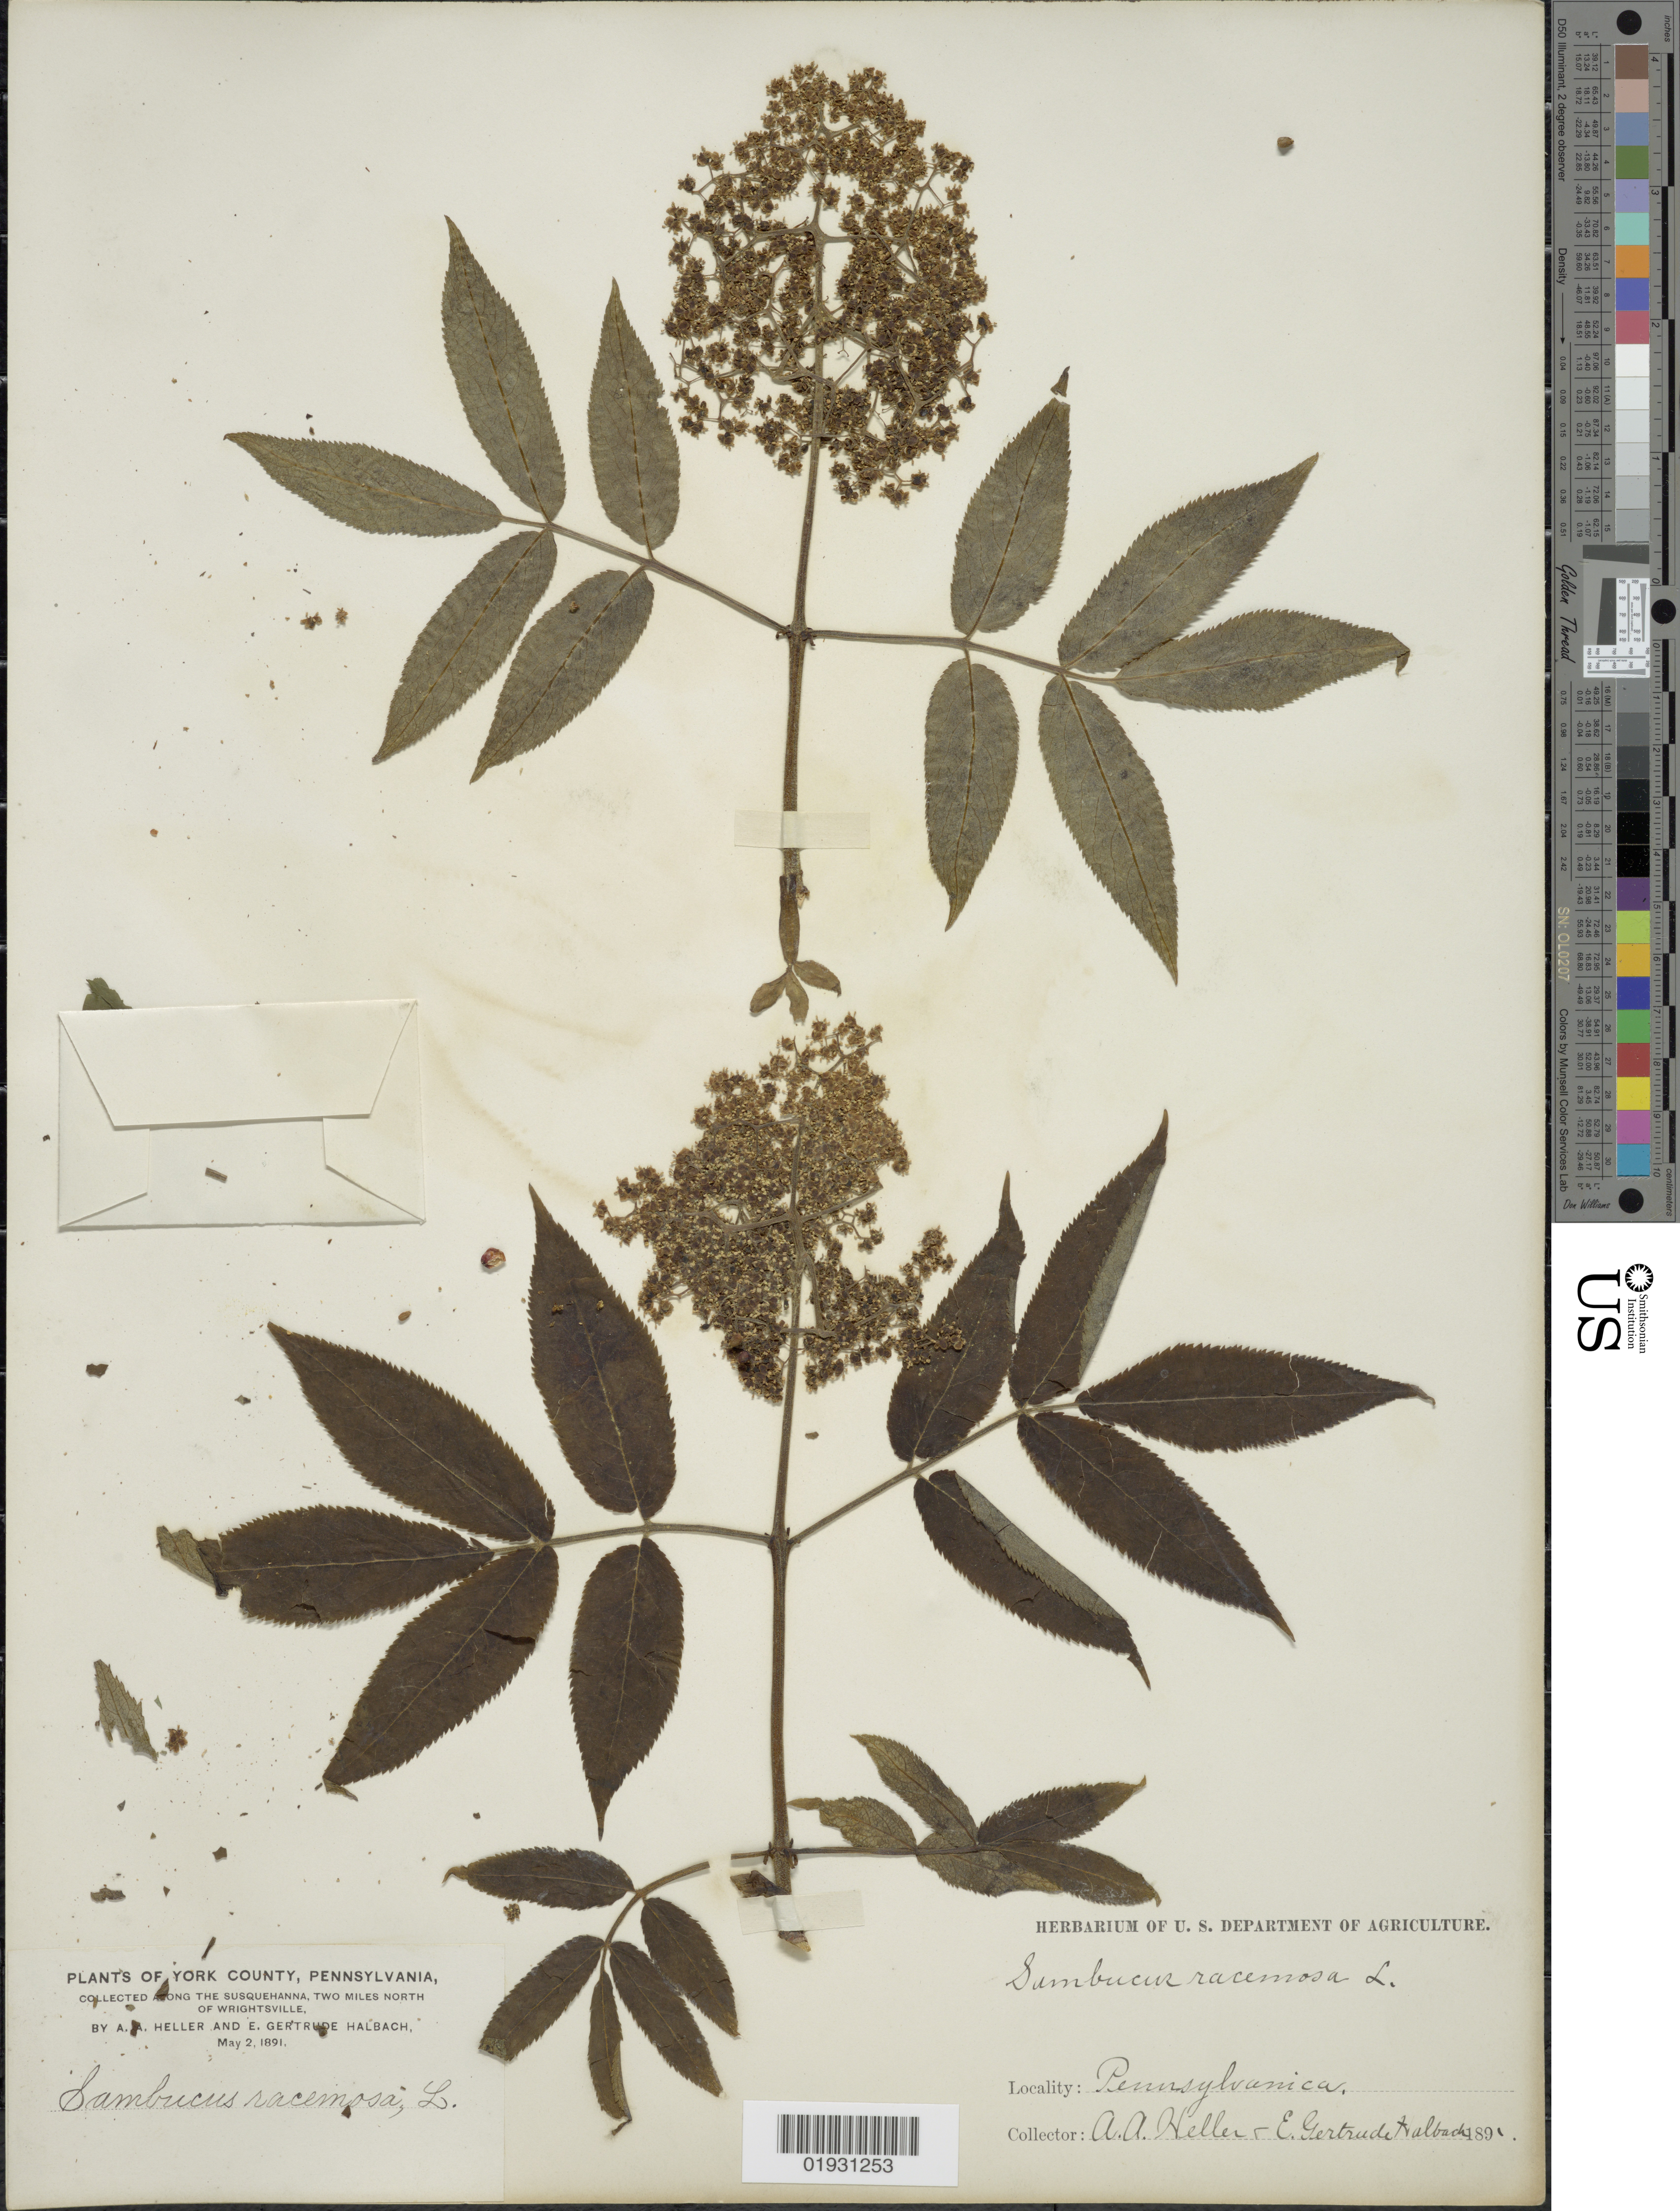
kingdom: Plantae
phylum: Tracheophyta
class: Magnoliopsida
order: Dipsacales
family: Viburnaceae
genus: Sambucus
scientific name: Sambucus racemosa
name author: L.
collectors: A. A. Heller & E. G. Halbach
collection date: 1891-05-02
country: United States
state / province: Pennsylvania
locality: York County, along the Susquehanna, Two miles North of Wrightsville.